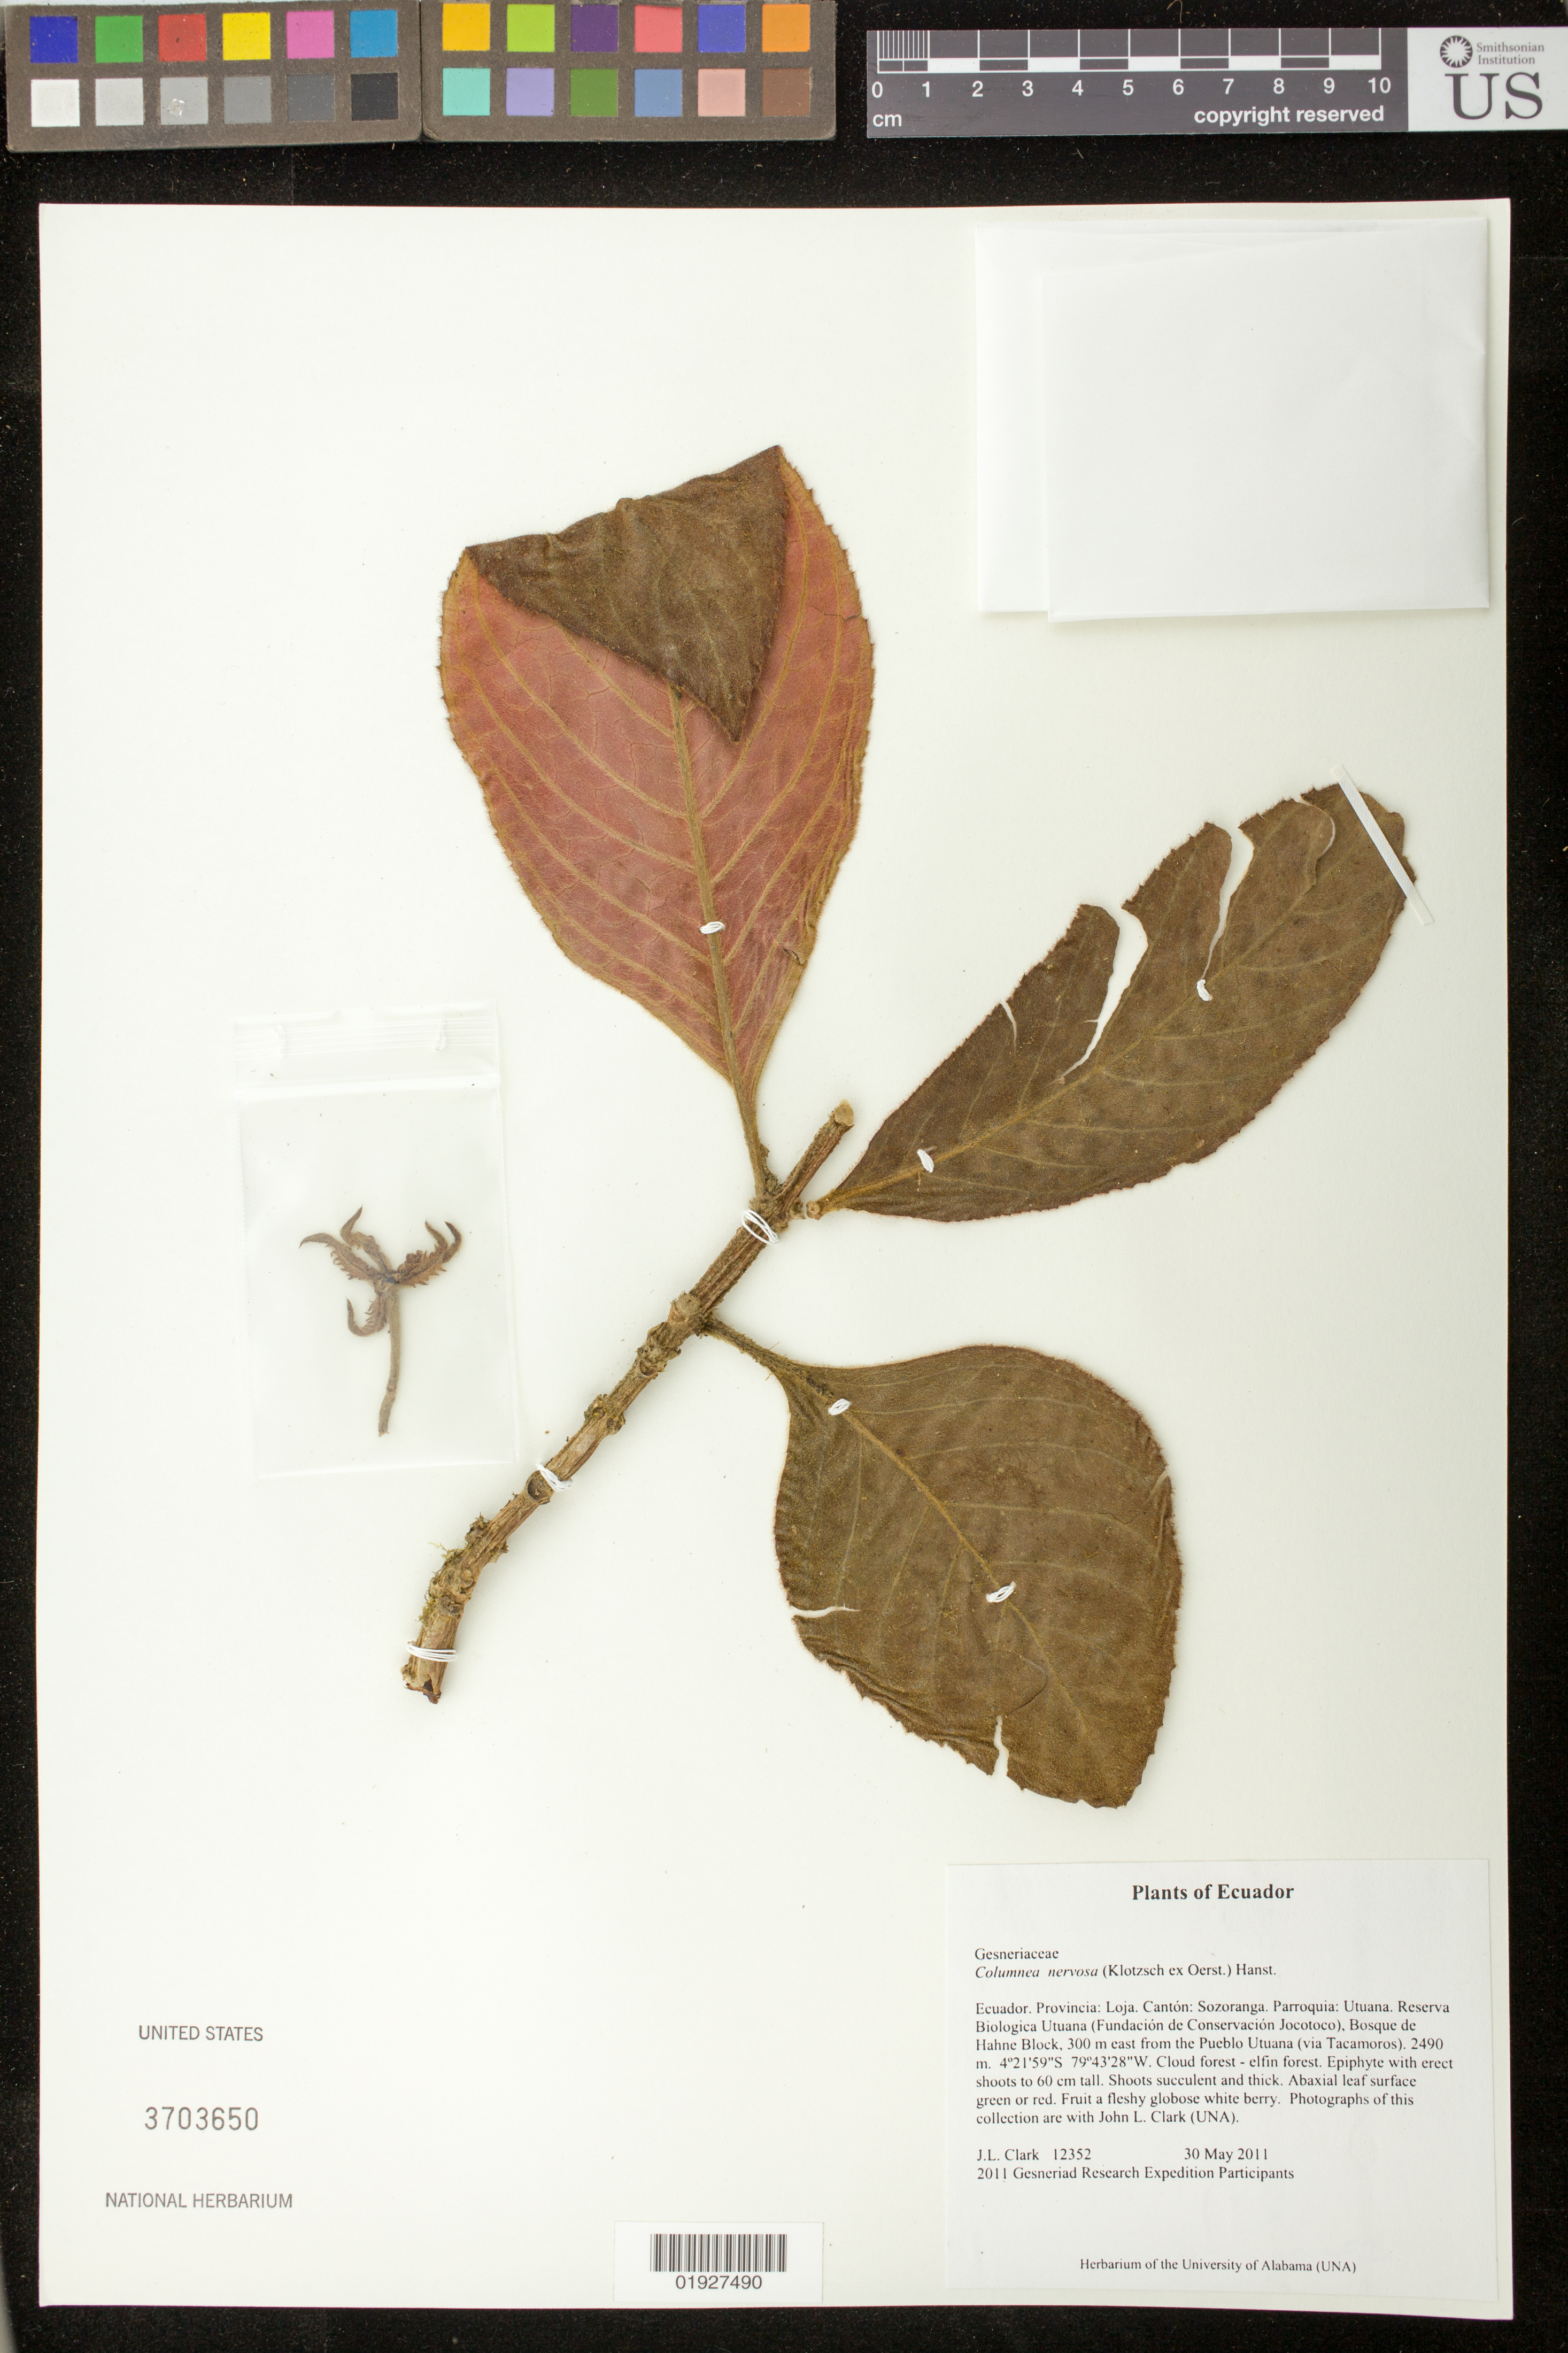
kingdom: Plantae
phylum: Tracheophyta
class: Magnoliopsida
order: Lamiales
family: Gesneriaceae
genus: Columnea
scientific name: Columnea nervosa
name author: (Klotzsch ex Oerst.) Hanst.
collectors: J. L. Clark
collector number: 12352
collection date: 2011-05-30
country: Ecuador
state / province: Loja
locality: Canton: Sozoranga. Parroquia: Utuana. Reserva Biologica Utuana (Foundacion de Conservacion Jocotoco). Bosque de Hahne Block, 300 m east from the Pueblo Utuana (via Tacamoros)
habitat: Cloud forest- elfin forest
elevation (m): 2490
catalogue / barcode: US 3703650